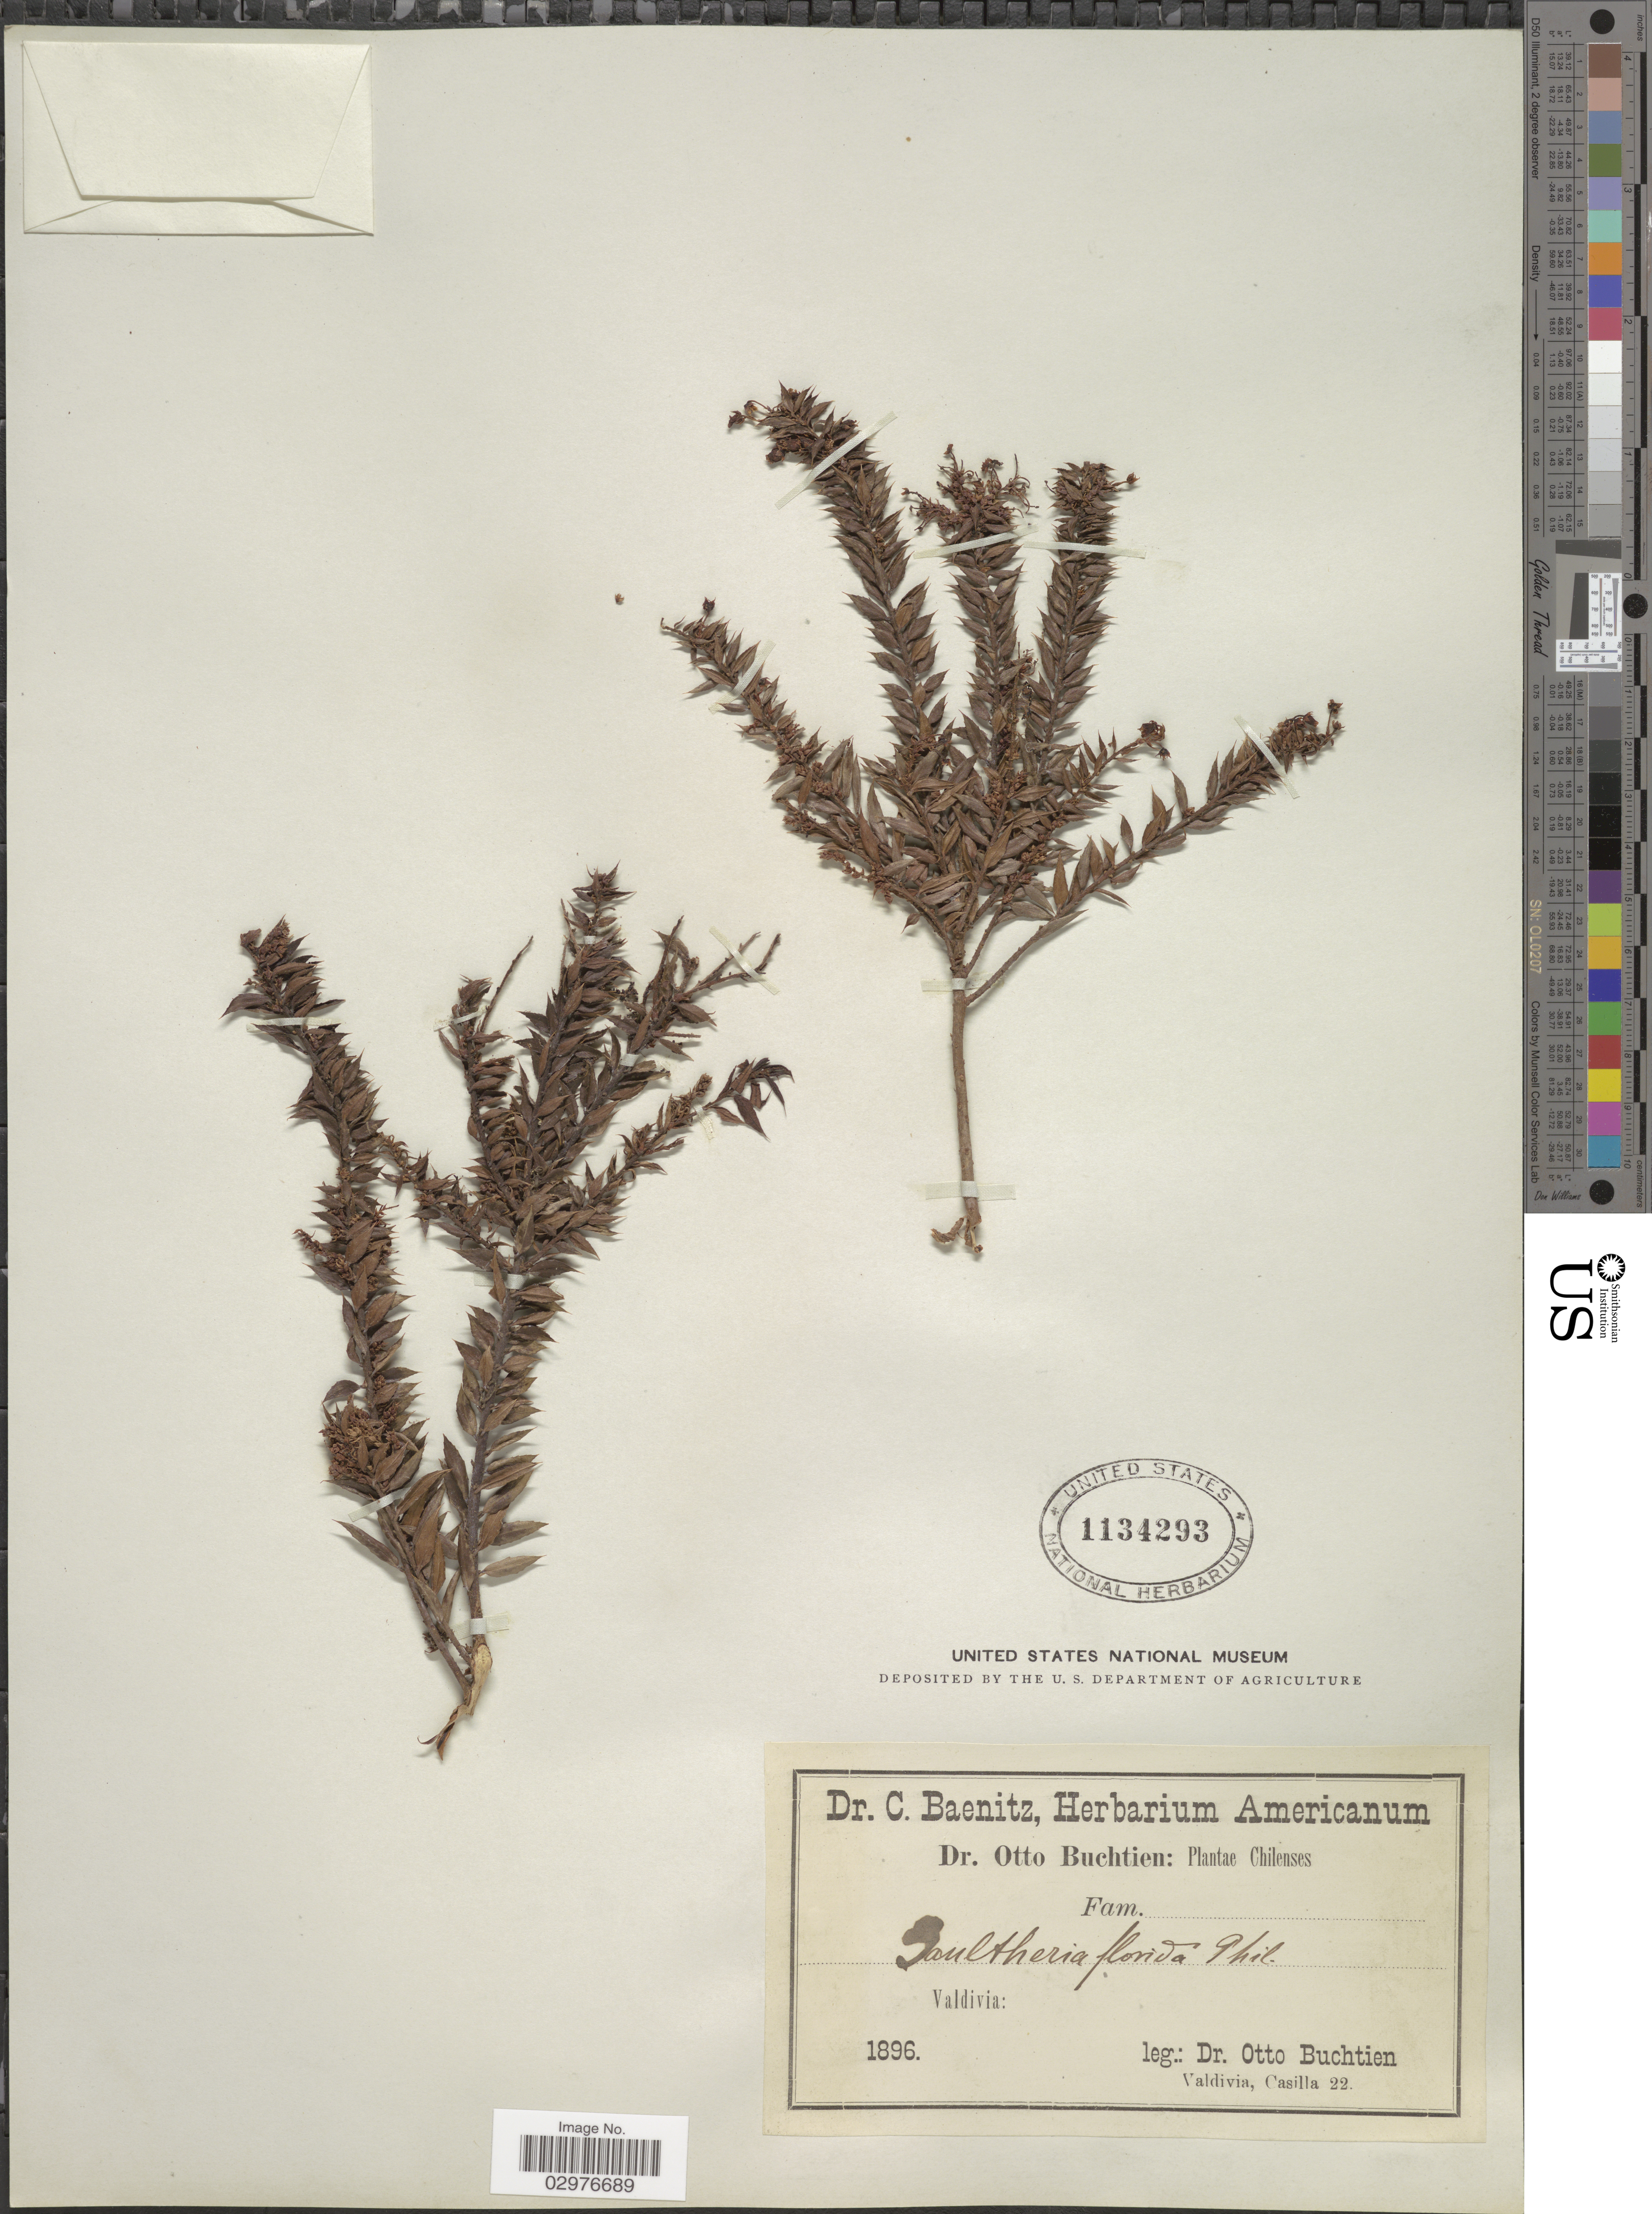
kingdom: Plantae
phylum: Tracheophyta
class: Magnoliopsida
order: Ericales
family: Ericaceae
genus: Gaultheria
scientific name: Gaultheria phillyreifolia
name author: (Pers.) Sleumer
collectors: O. Buchtien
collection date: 1896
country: Chile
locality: Valdivia.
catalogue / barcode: US 1134293